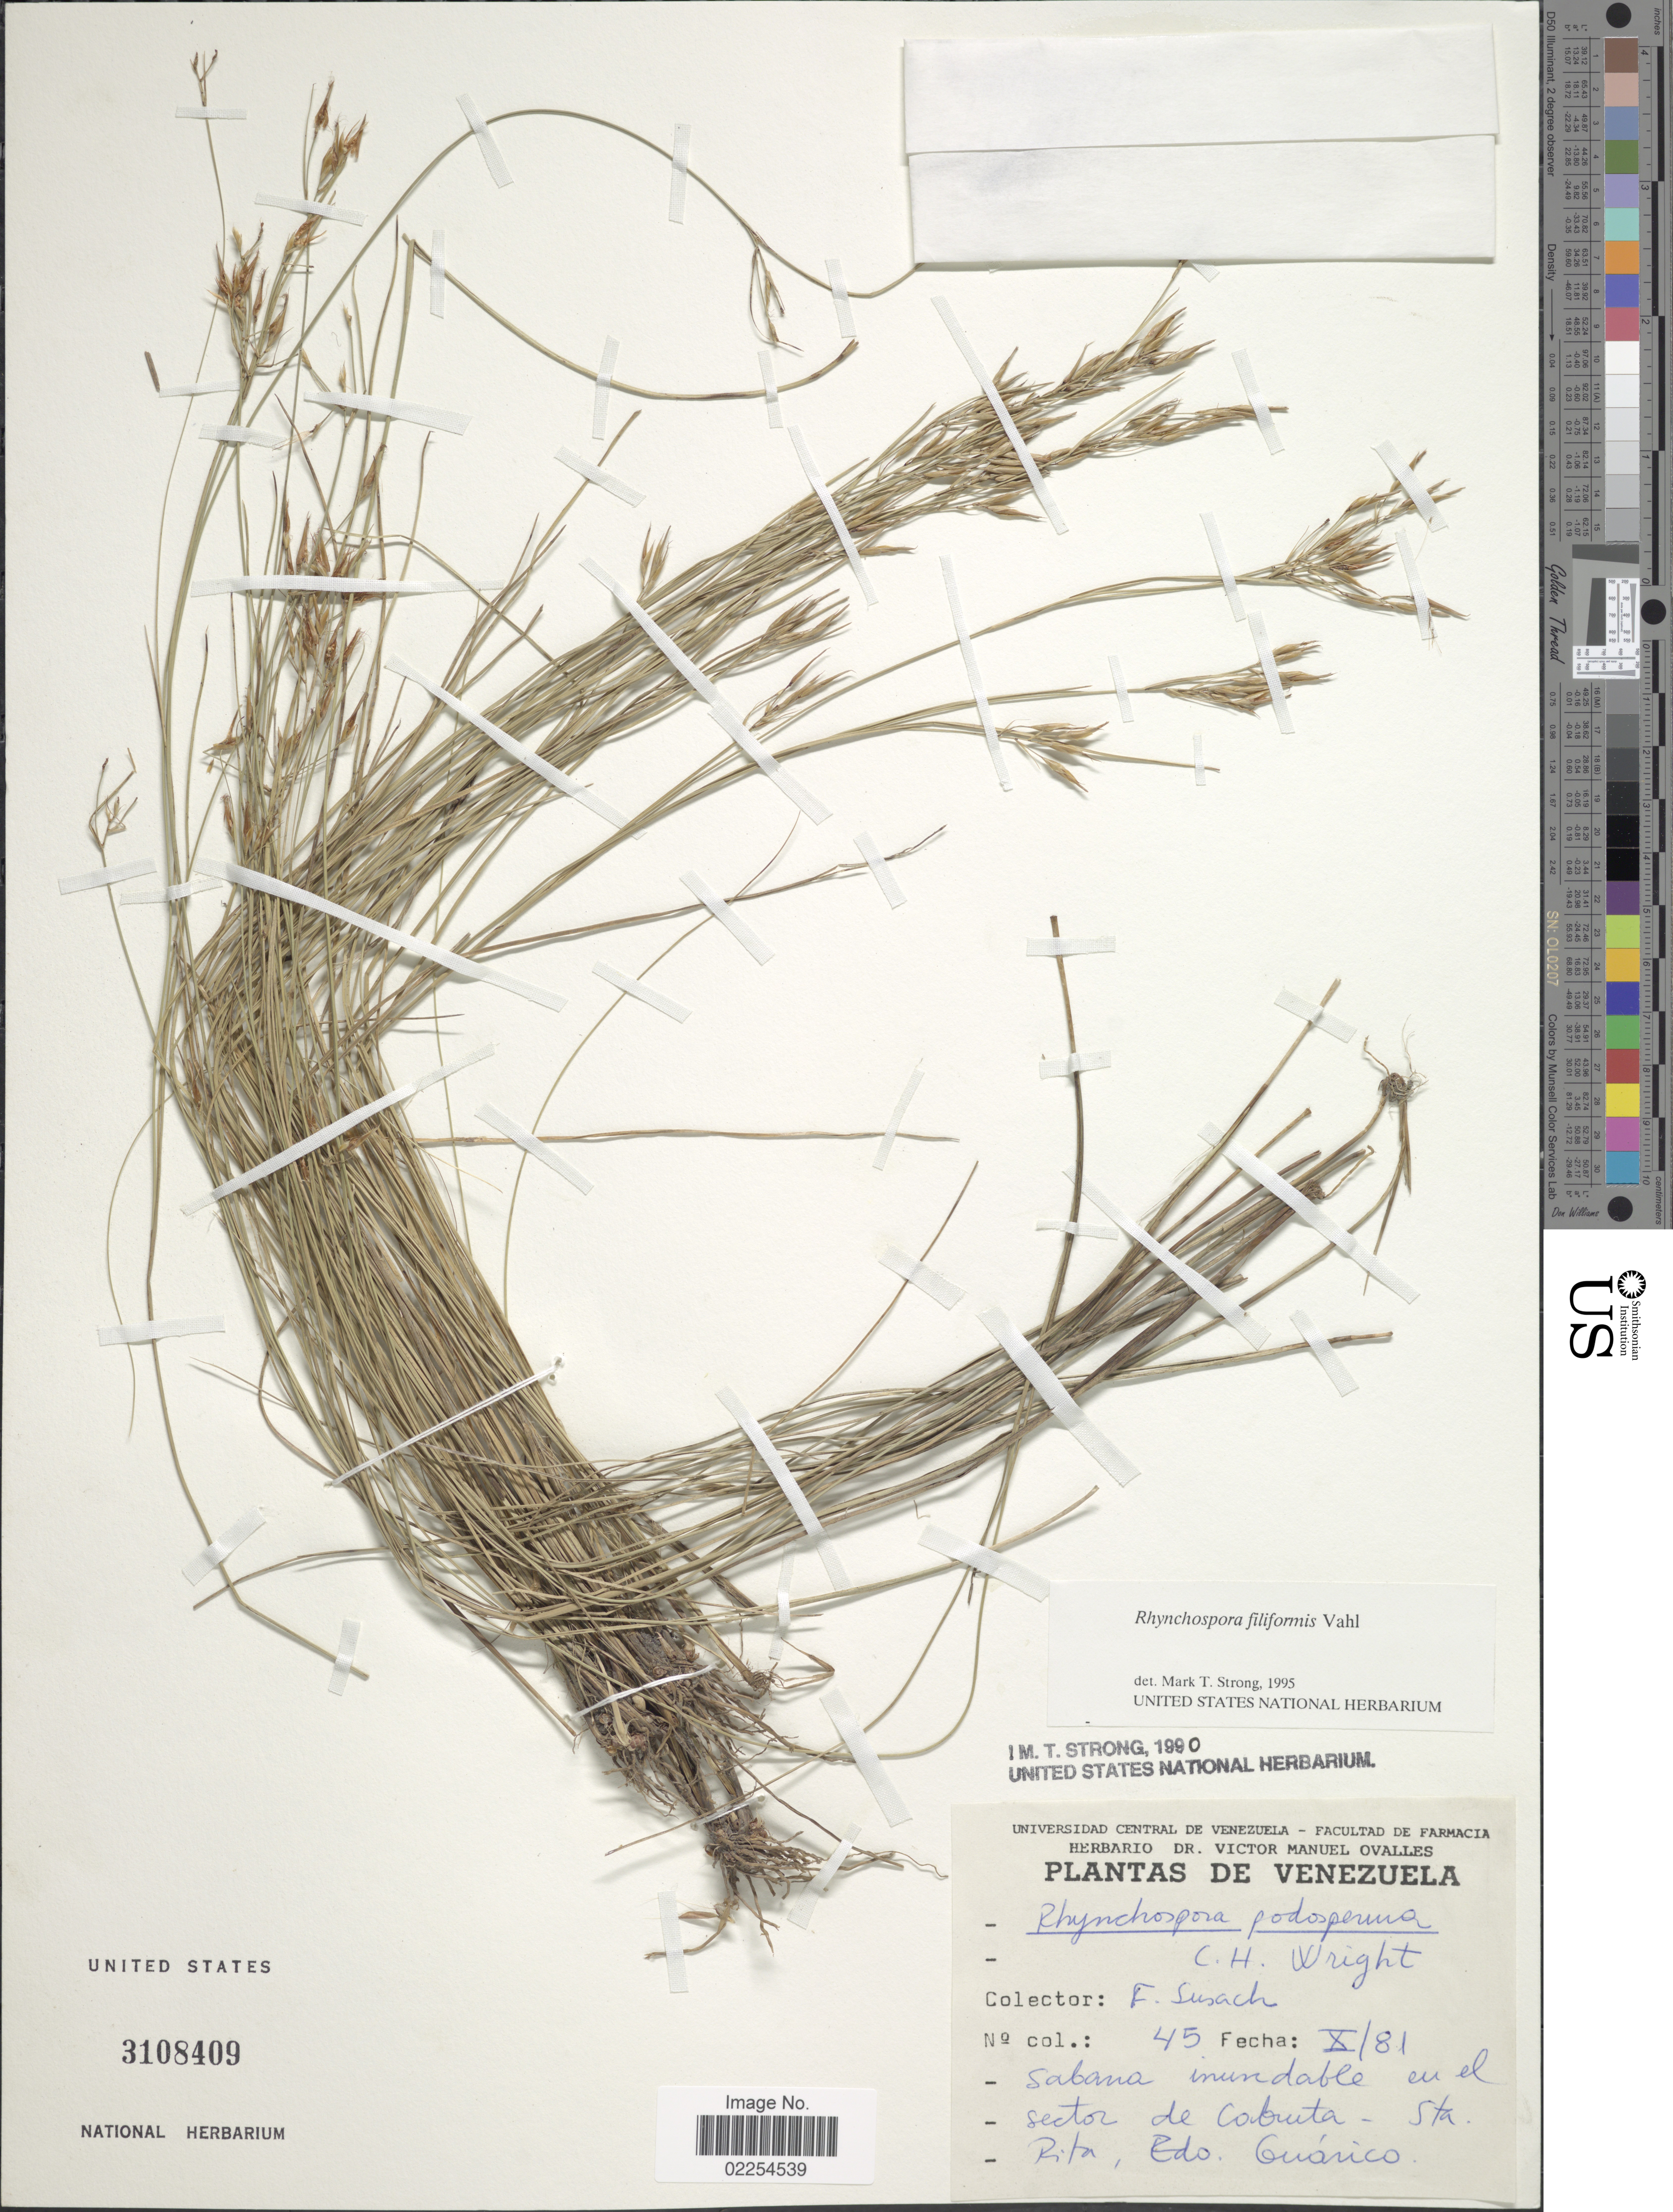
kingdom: Plantae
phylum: Tracheophyta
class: Liliopsida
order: Poales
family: Cyperaceae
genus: Rhynchospora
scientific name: Rhynchospora filiformis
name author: Vahl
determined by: Strong, Mark T., (BOT), Smithsonian Institution - National Museum of Natural History (UNITED STATES)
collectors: F. Susach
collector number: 45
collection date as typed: Transcribed d/m/y: /10/81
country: Venezuela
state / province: Guárico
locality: Sabana inundable en el sector de Cobruta - Sta Rita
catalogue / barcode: US 3108409